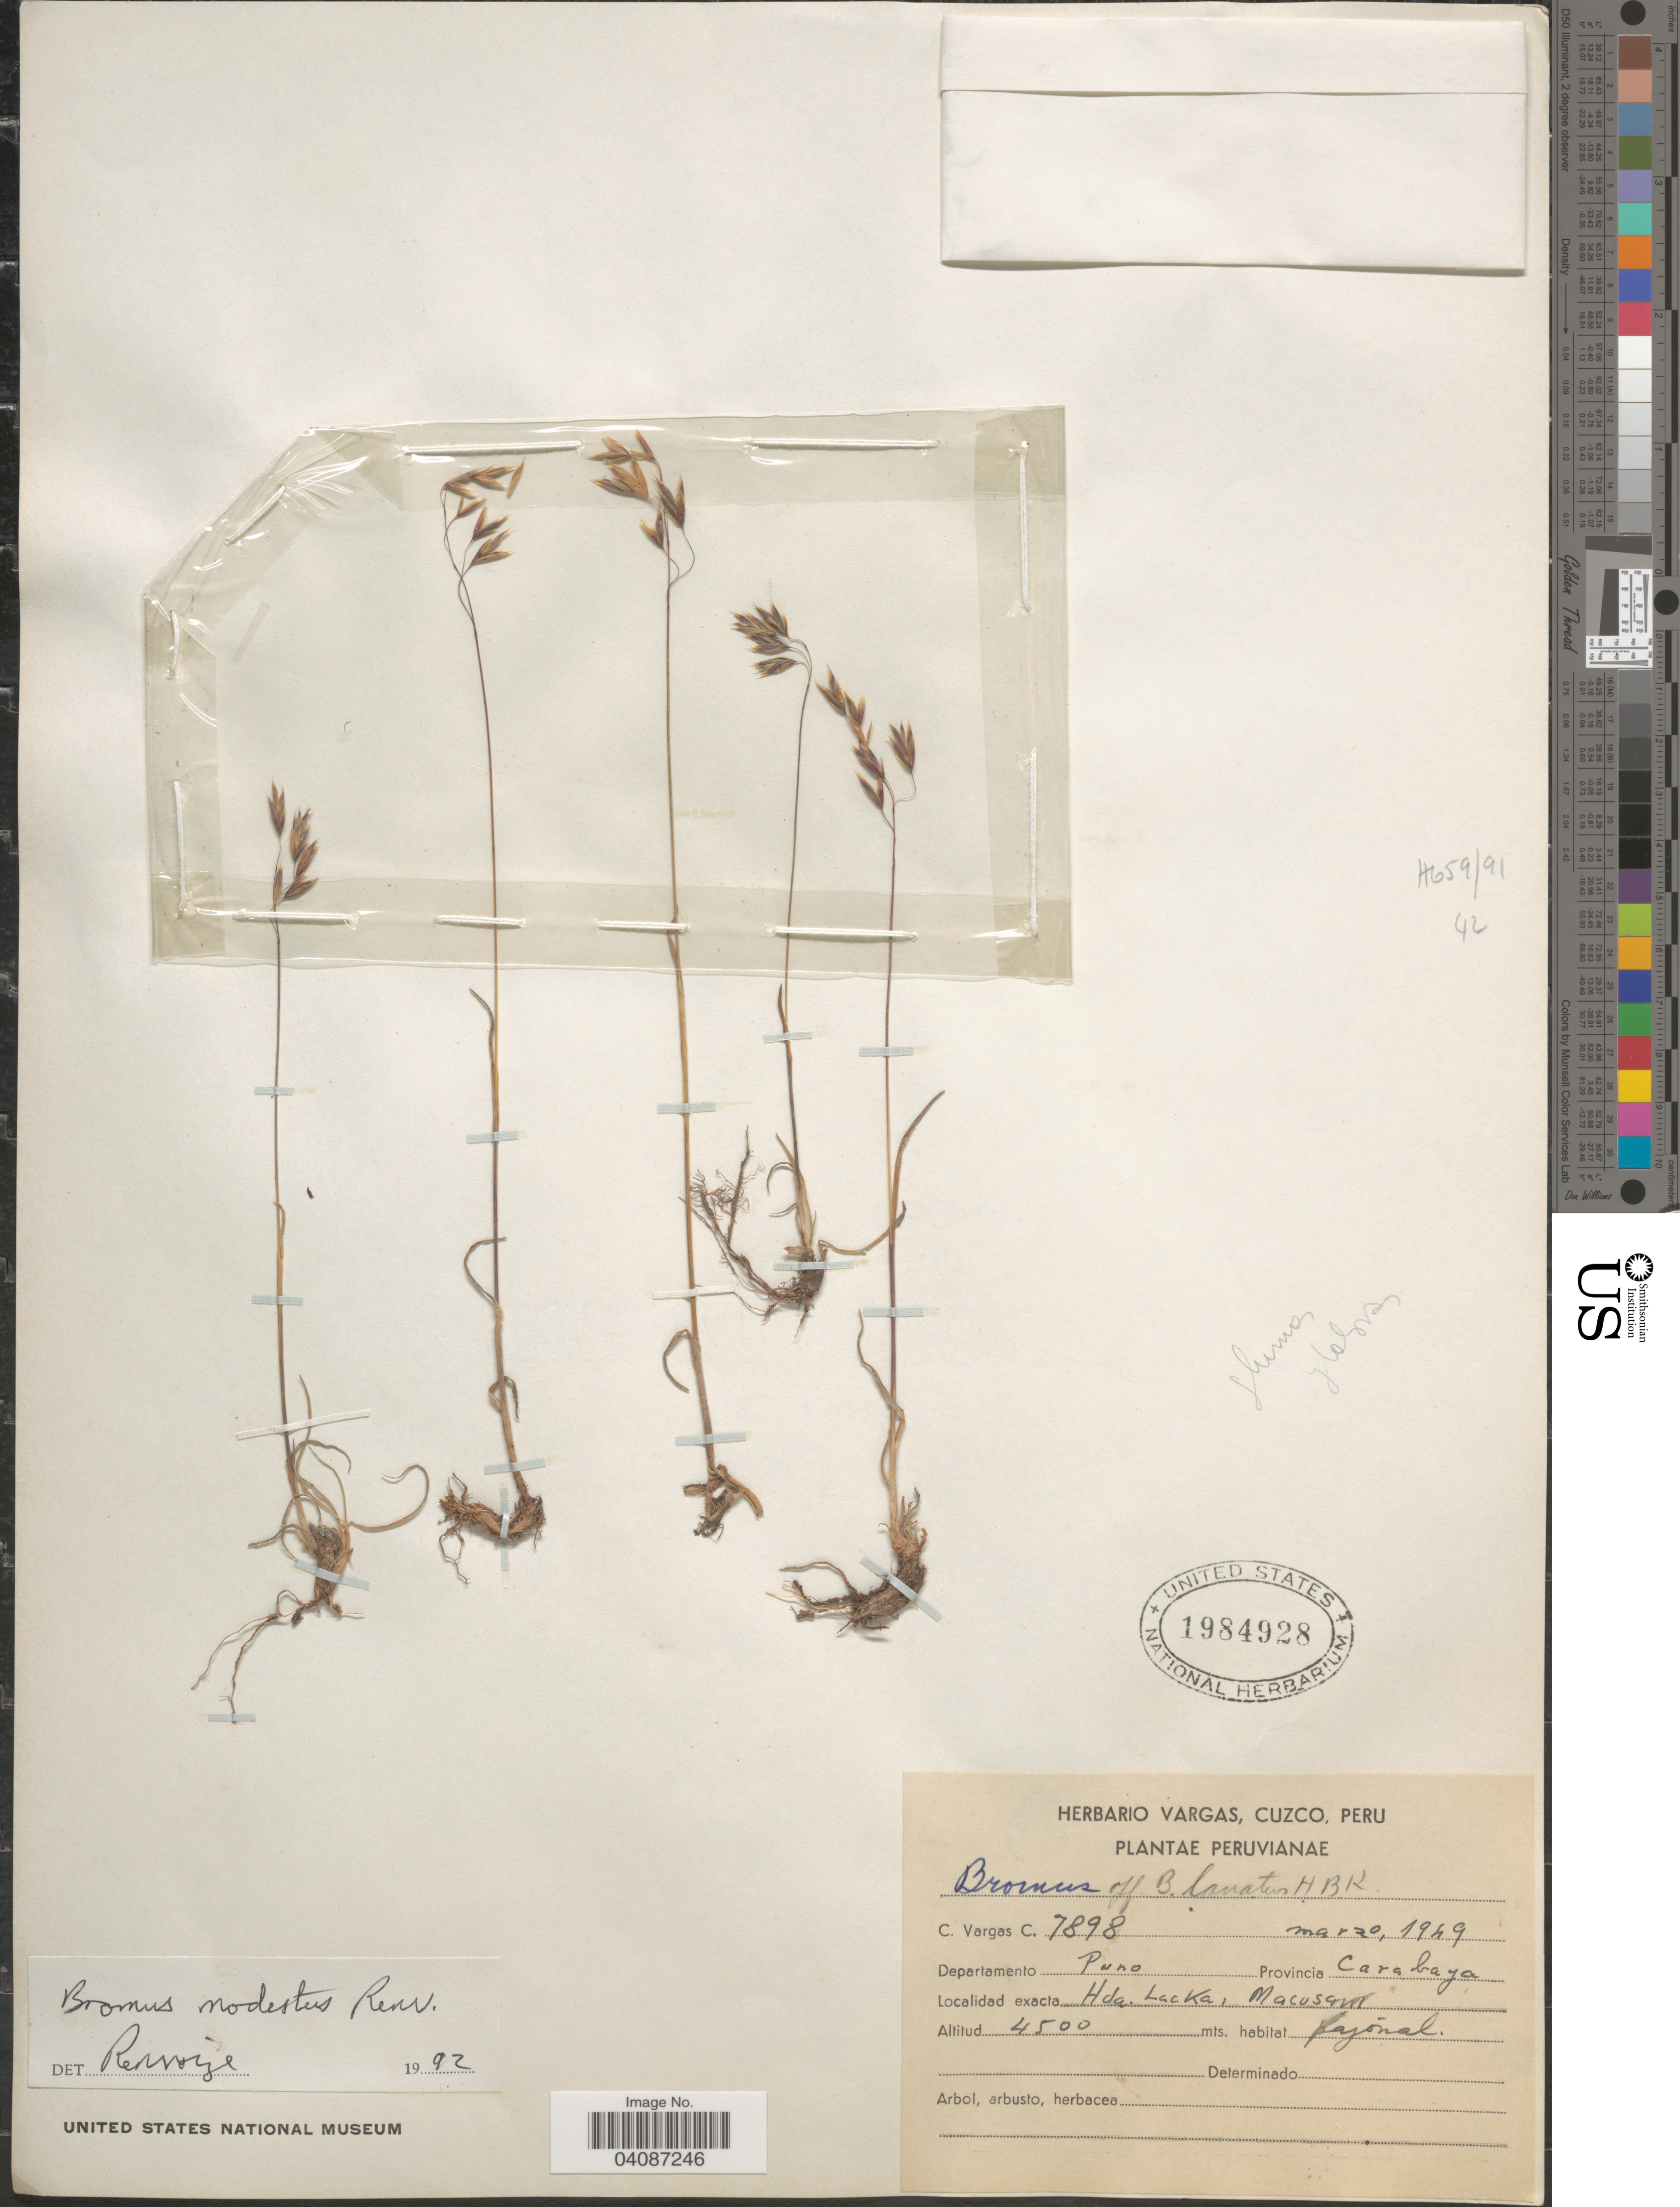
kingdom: Plantae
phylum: Tracheophyta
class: Liliopsida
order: Poales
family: Poaceae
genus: Bromus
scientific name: Bromus modestus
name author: Renvoize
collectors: C. Vargas Calderón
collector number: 7898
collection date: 1949-03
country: Peru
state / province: Puno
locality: Departamento Puno. Provincia Carabaya. Hda. Lacka, Macusani.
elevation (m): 4500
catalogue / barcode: US 1984928